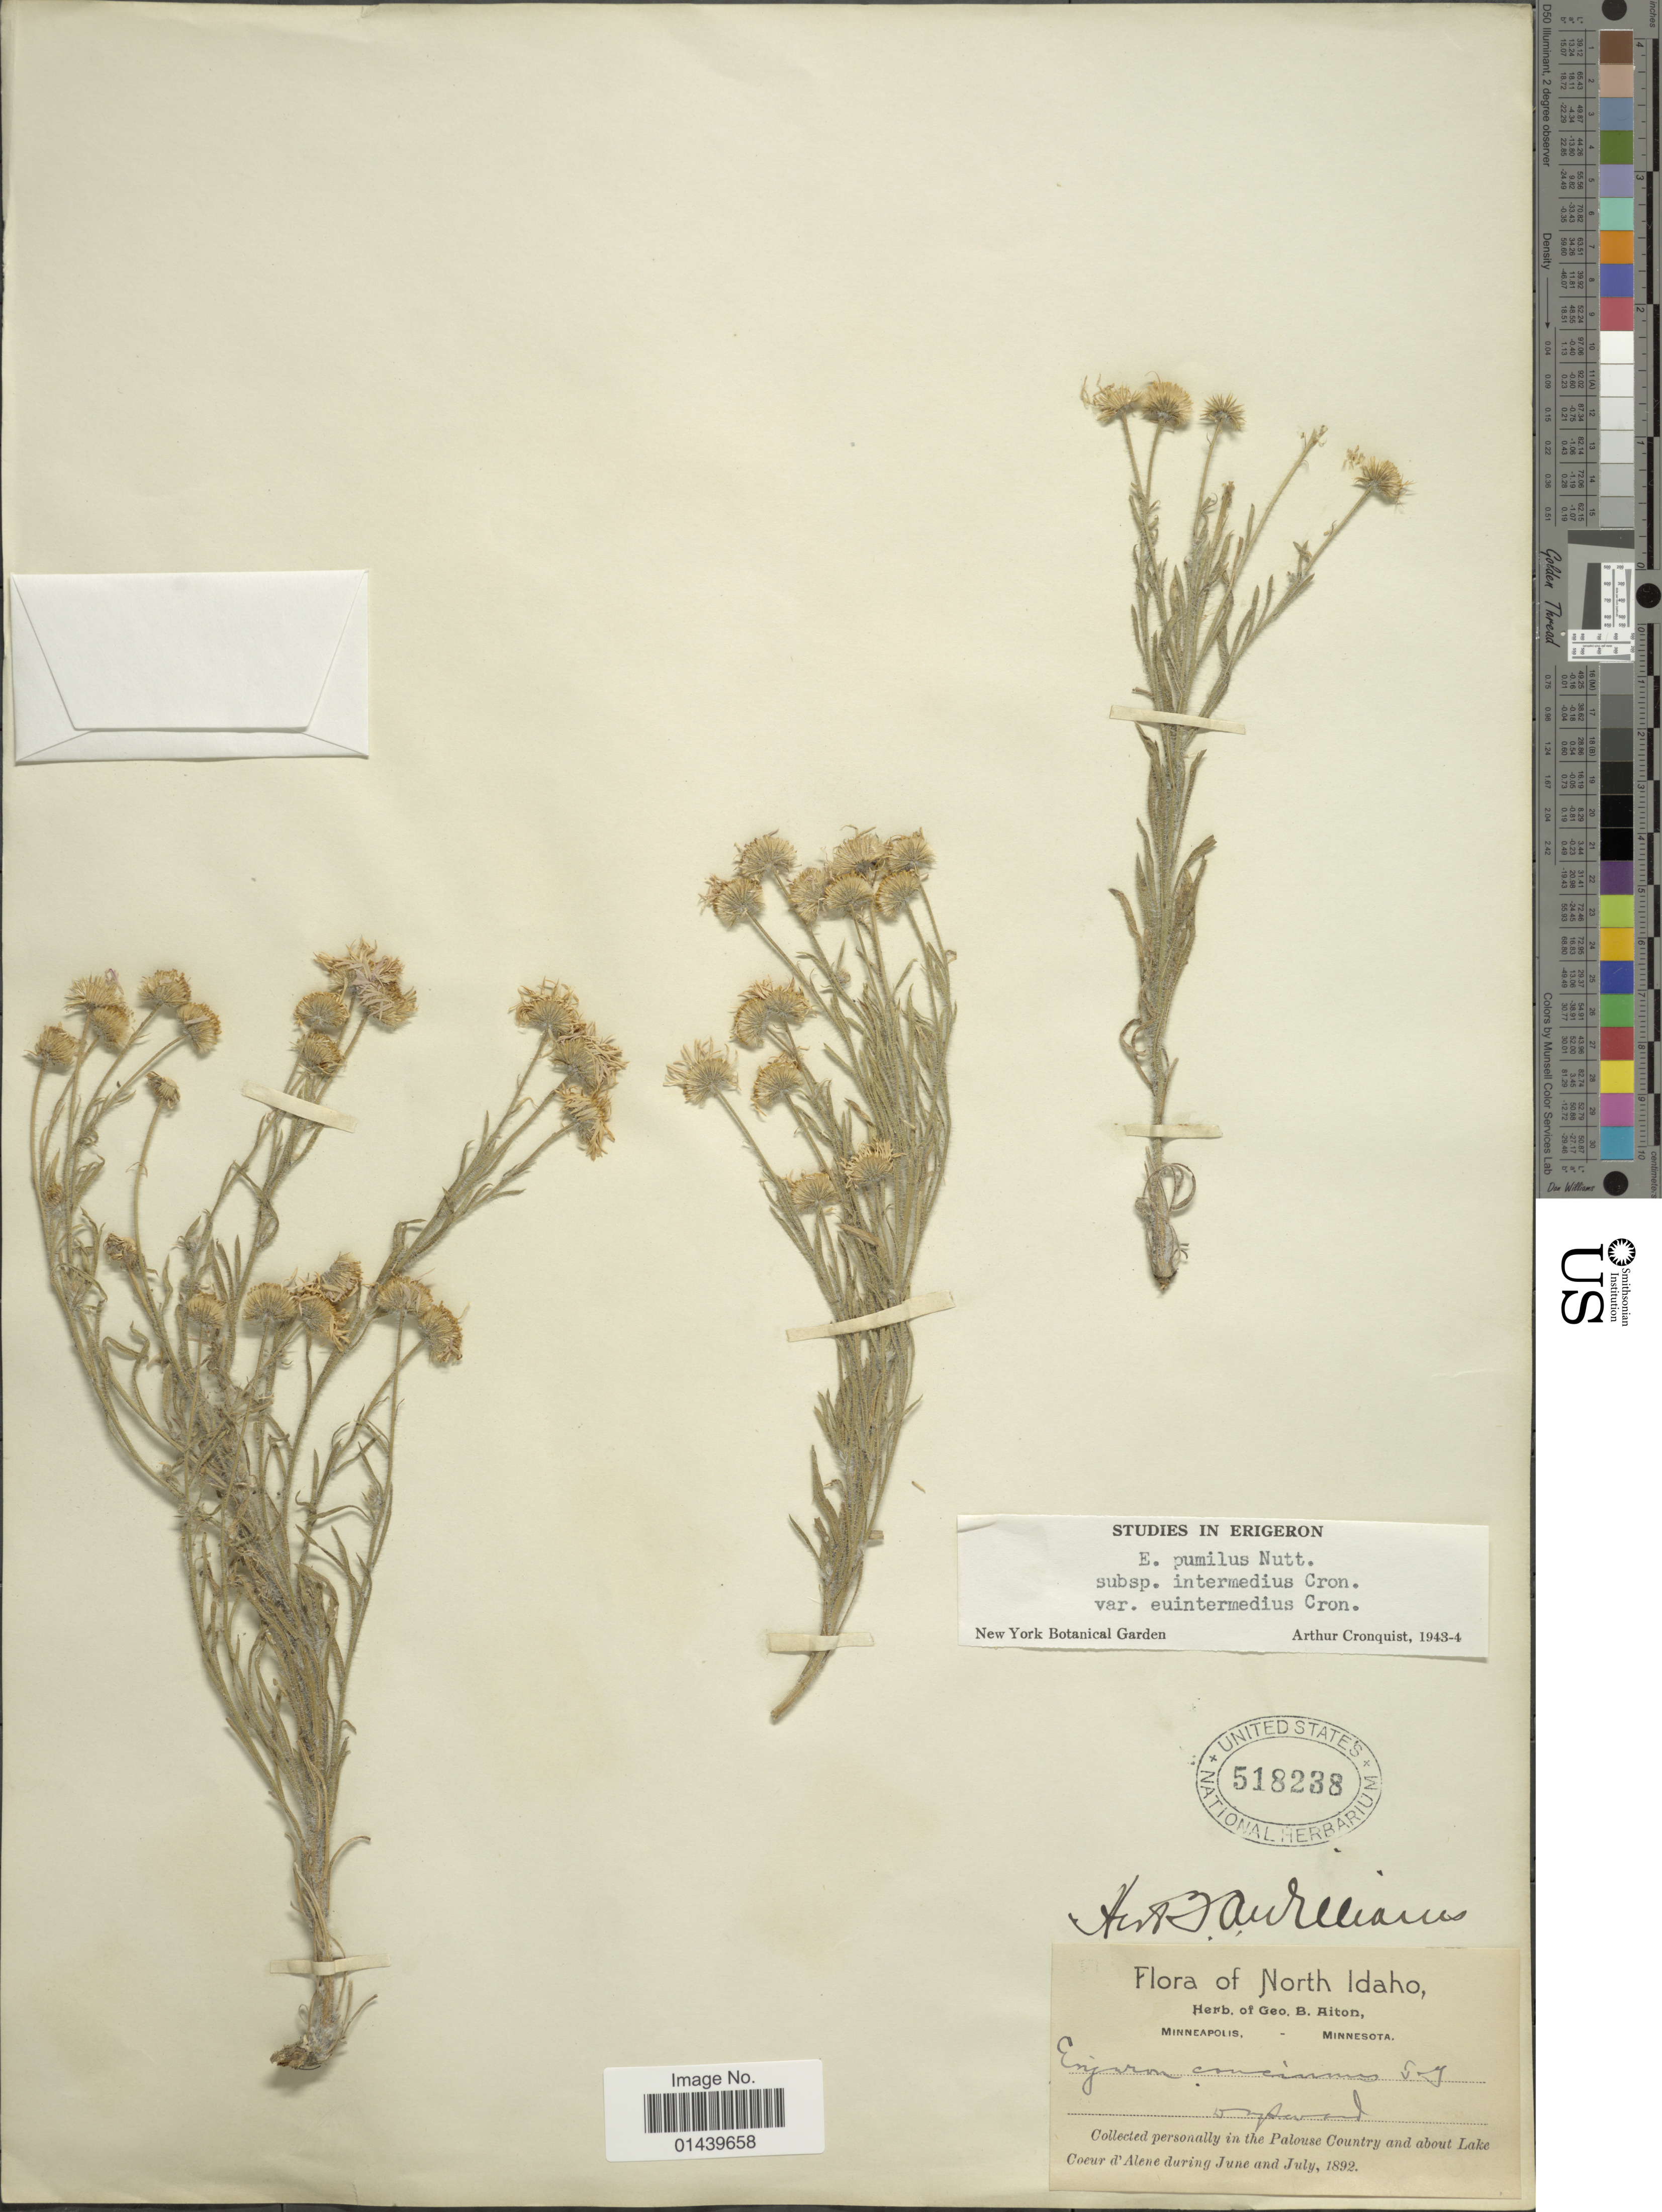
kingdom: Plantae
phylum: Tracheophyta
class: Magnoliopsida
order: Asterales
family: Asteraceae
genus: Erigeron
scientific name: Erigeron pumilus subsp. intermedius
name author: Cronq.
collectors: ex herb. Geo. B. Aiton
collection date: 1892-06/1892-07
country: United States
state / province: Idaho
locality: North Idaho. Minneapolis, - Minnesota. In the Palouse Country and about Lake Coeur d' Alene.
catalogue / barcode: US 518238